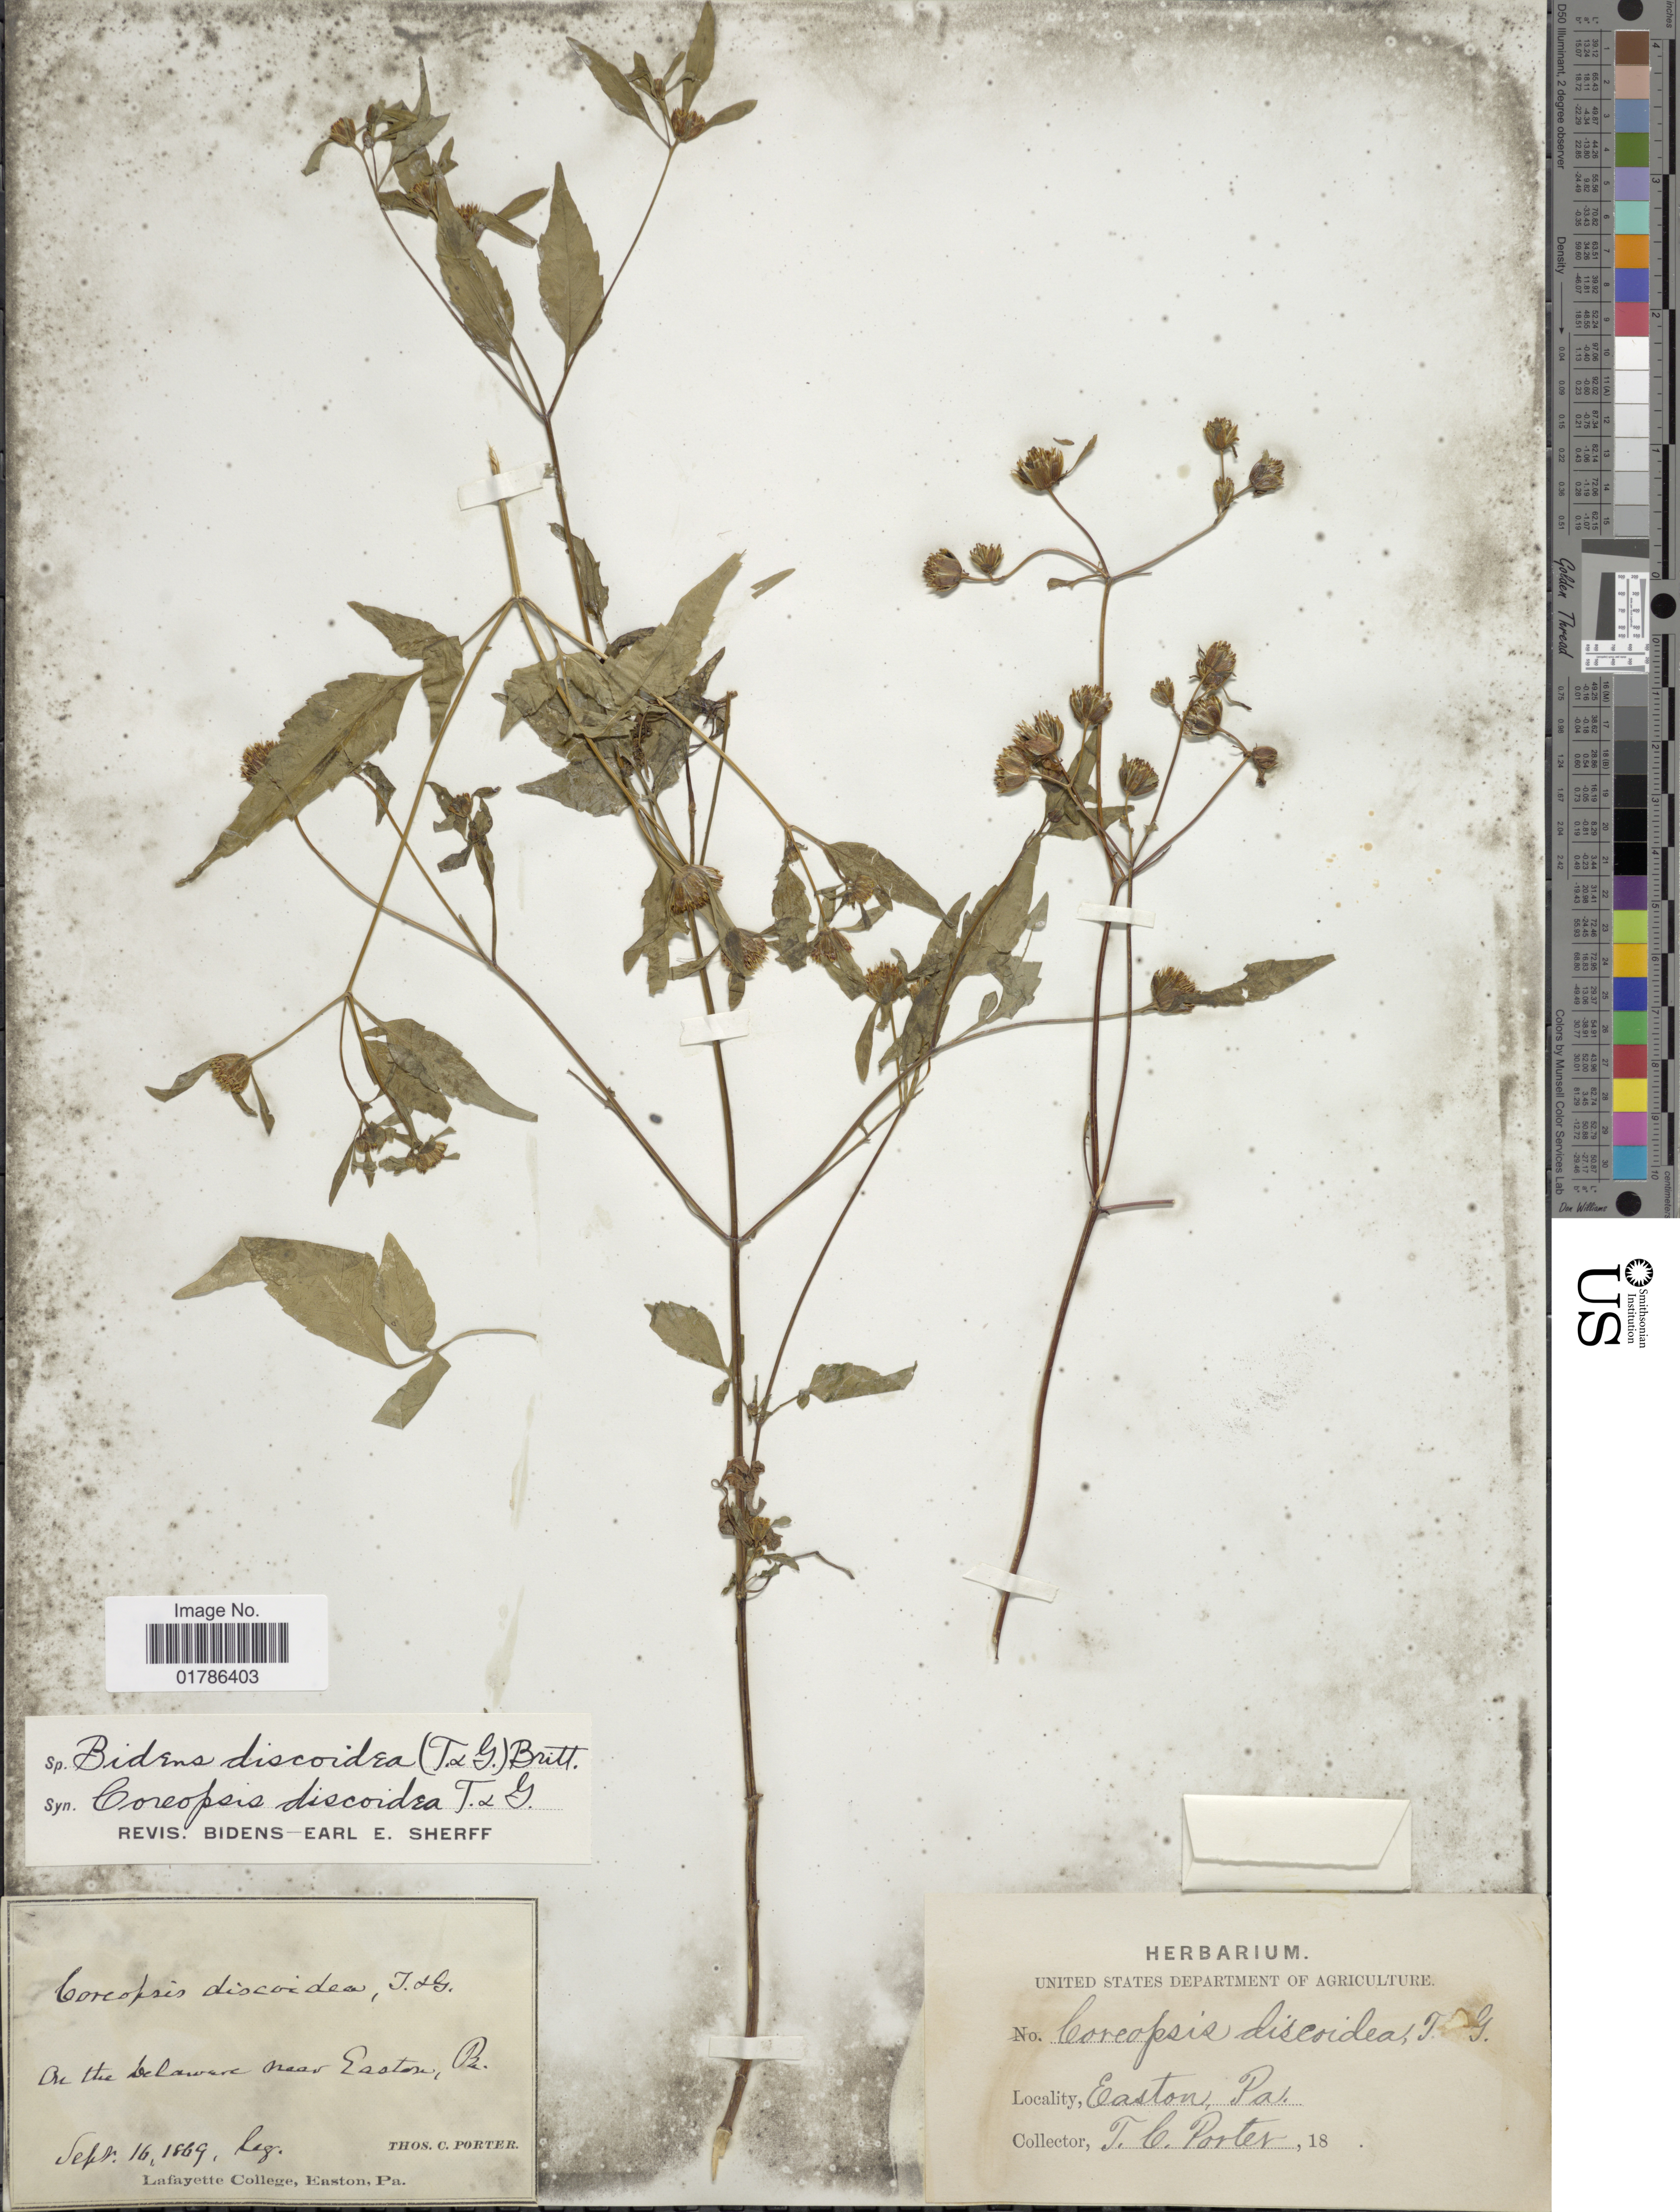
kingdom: Plantae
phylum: Tracheophyta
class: Magnoliopsida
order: Asterales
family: Asteraceae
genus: Bidens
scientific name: Bidens discoidea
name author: (Torr. & A. Gray) Britton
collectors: T. C. Porter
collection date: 1896-09-16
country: United States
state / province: Pennsylvania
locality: On the Delaware near Easton, Pa.